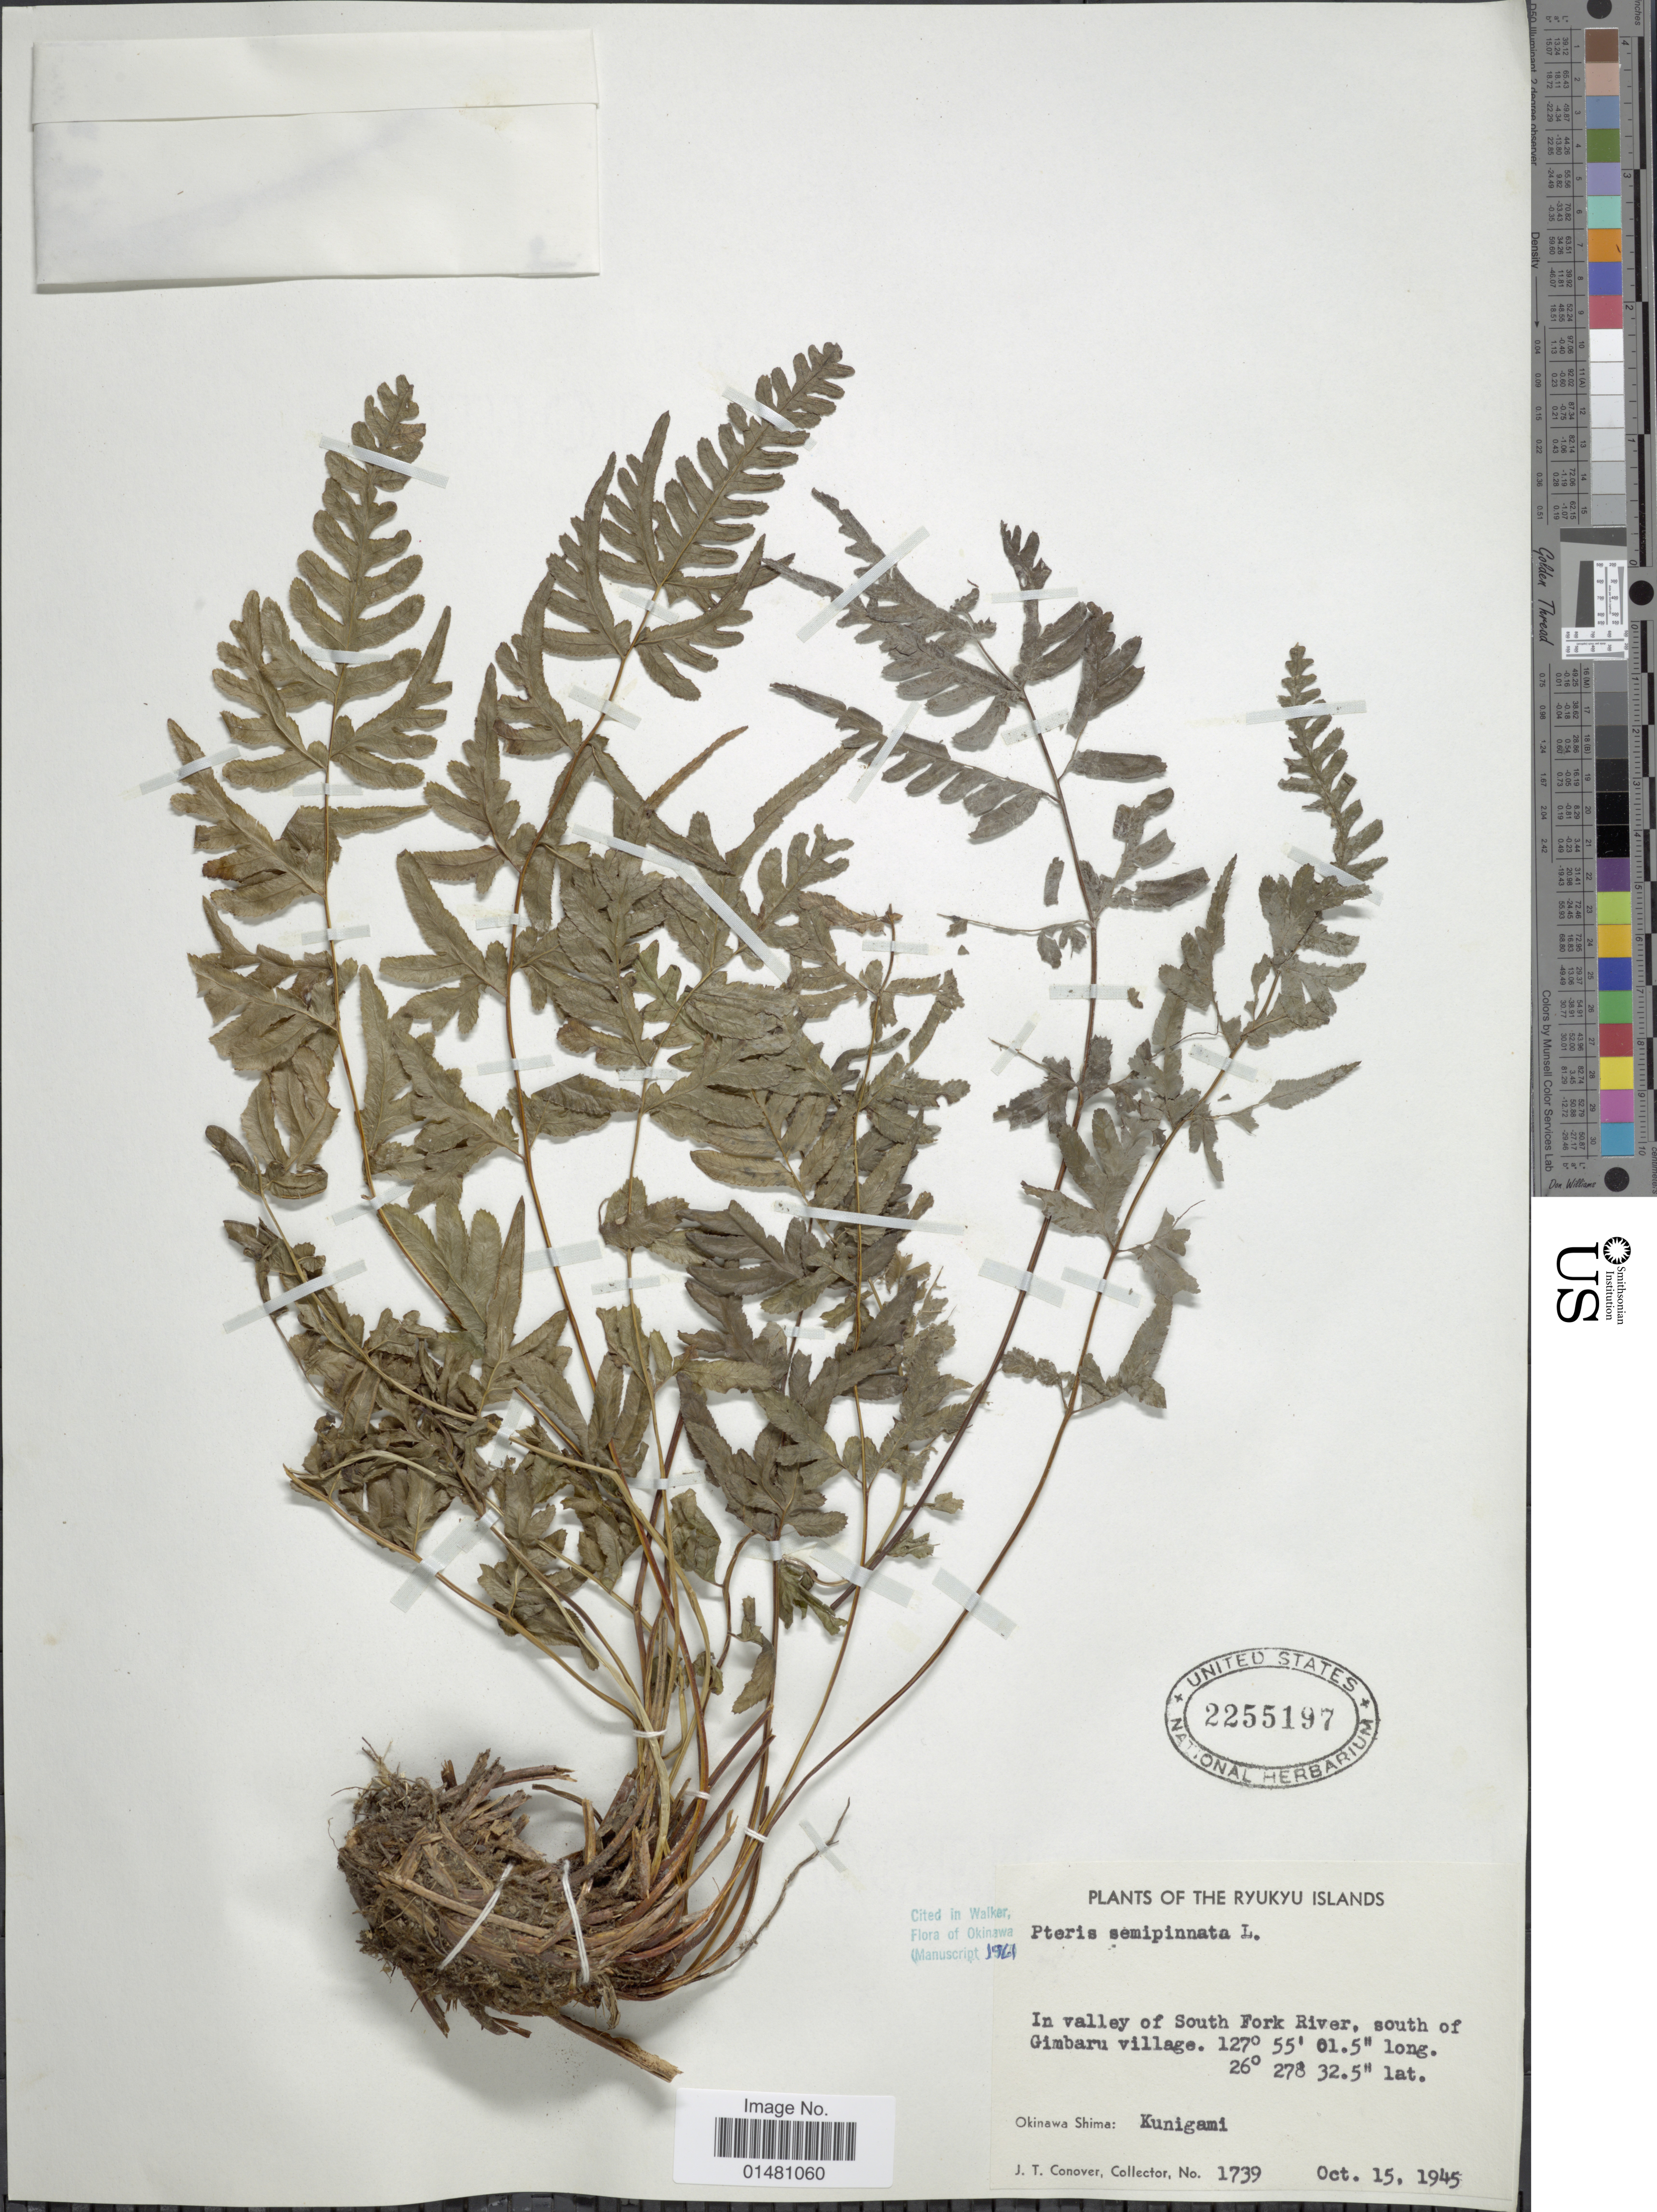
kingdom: Plantae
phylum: Tracheophyta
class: Polypodiopsida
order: Polypodiales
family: Pteridaceae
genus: Pteris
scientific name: Pteris semipinnata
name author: L.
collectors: J. T. Conover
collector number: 1739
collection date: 1945-10-15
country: Japan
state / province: Okinawa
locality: The Ryukyus Islands, In valley of South Fork River, south of Gimbaru village, Okinawa Shima:Kunigami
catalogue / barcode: US 2255197